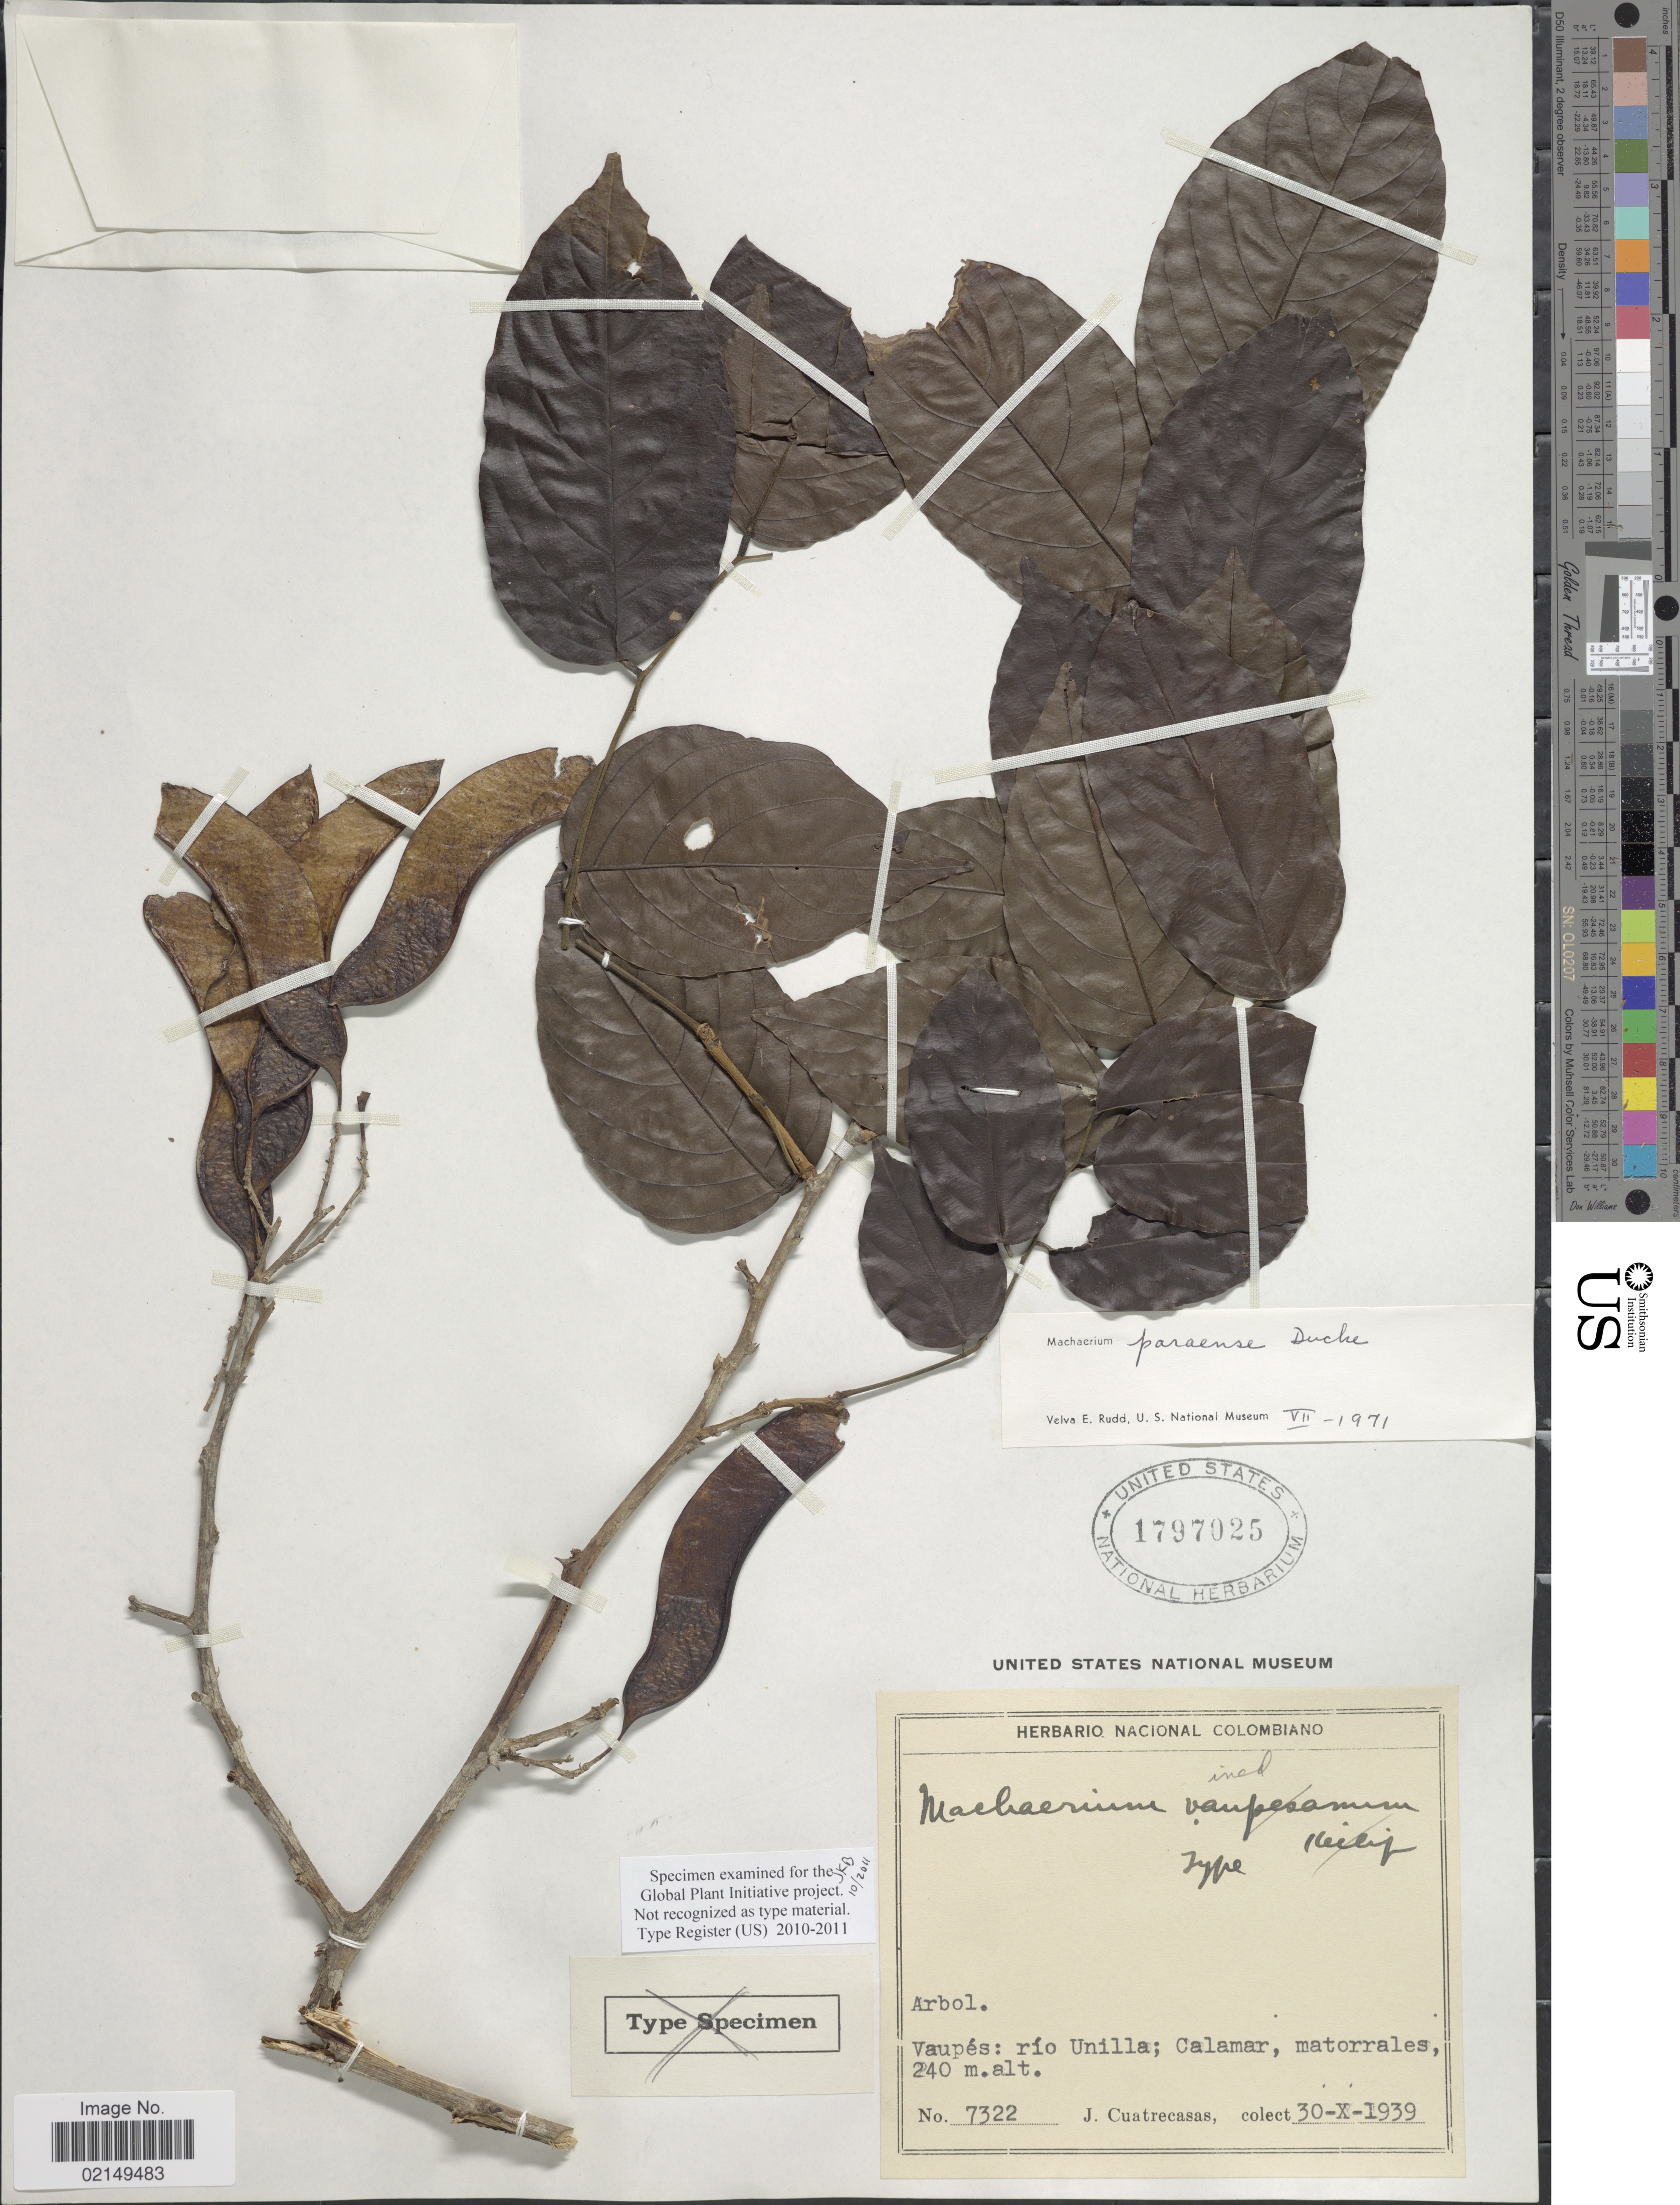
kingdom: Plantae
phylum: Tracheophyta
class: Magnoliopsida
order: Fabales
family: Fabaceae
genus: Machaerium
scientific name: Machaerium paraense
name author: Ducke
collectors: J. Cuatrecasas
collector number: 7322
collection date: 1939-10-30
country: Colombia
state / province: Vaupés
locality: Vaupes: ri Unilla, Calamar, matorrales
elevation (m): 240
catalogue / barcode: US 1797025